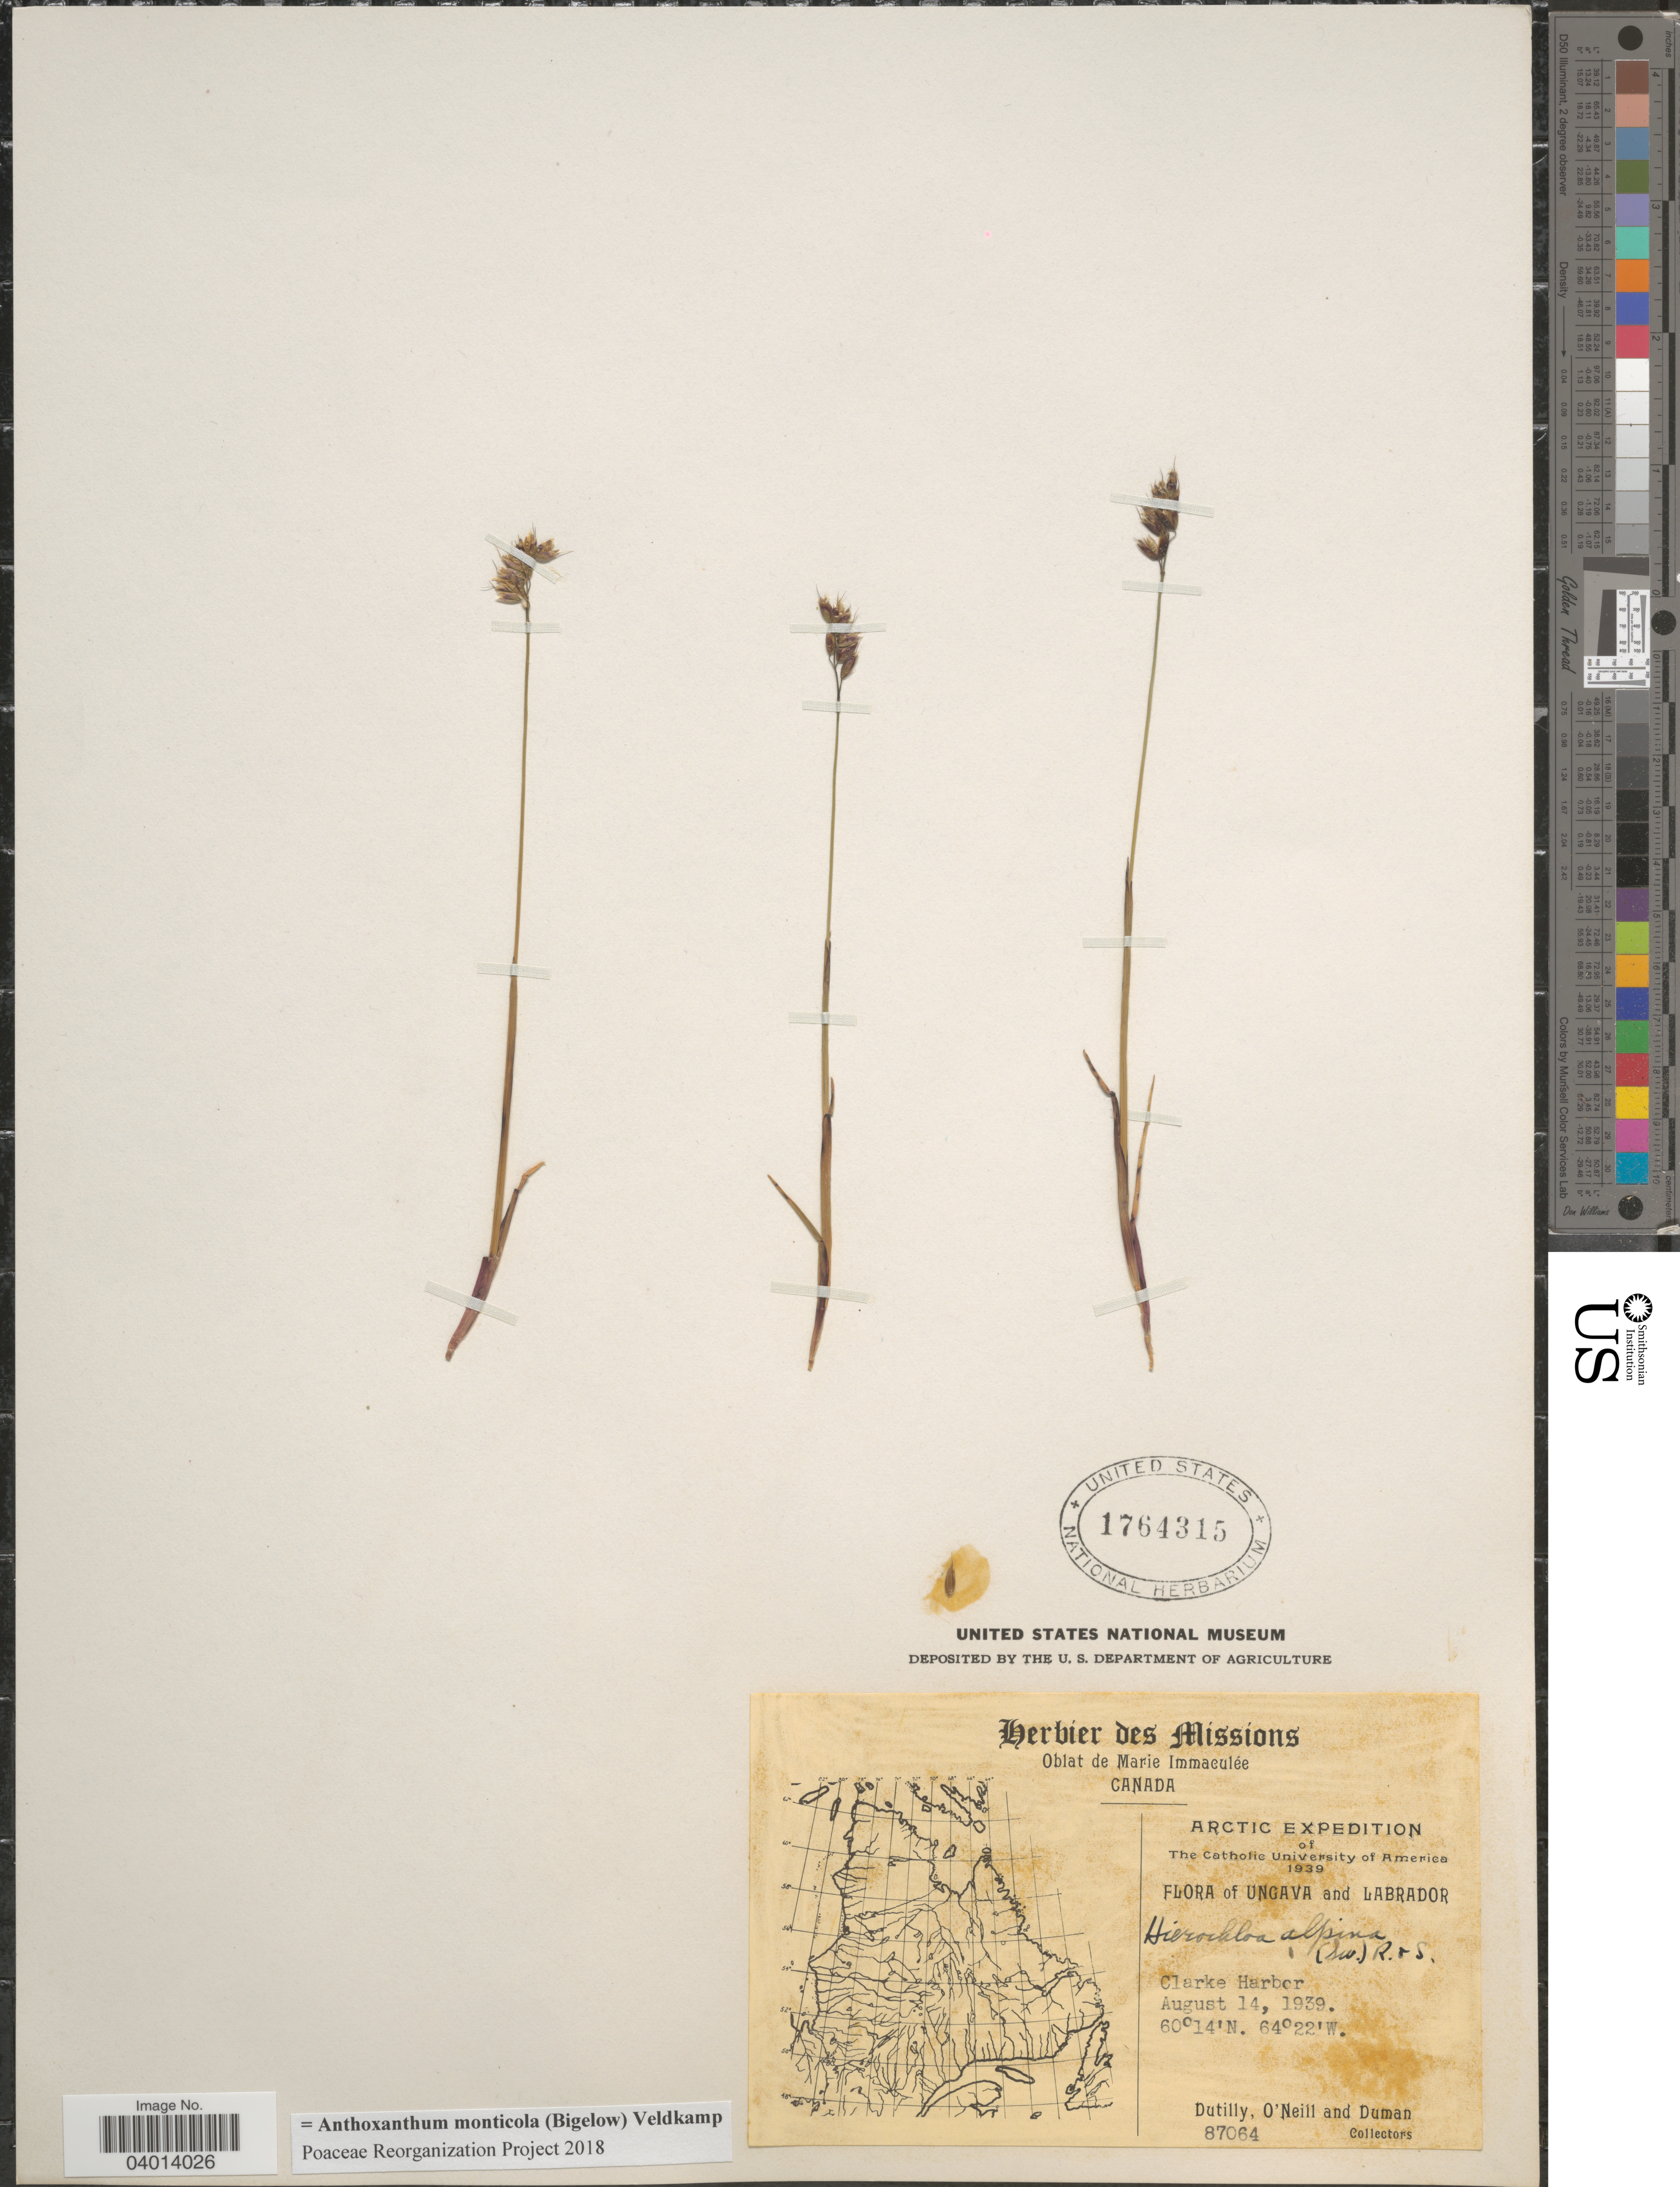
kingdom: Plantae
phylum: Tracheophyta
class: Liliopsida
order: Poales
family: Poaceae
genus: Anthoxanthum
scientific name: Anthoxanthum monticola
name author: (Bigelow) Veldkamp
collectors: -. Dutilly, -. O'Neill & -. Duman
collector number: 87064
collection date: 1939-08-14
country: Canada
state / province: Newfoundland and Labrador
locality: Ungava and Labrador. Clarke Harbor.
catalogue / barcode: US 1764315